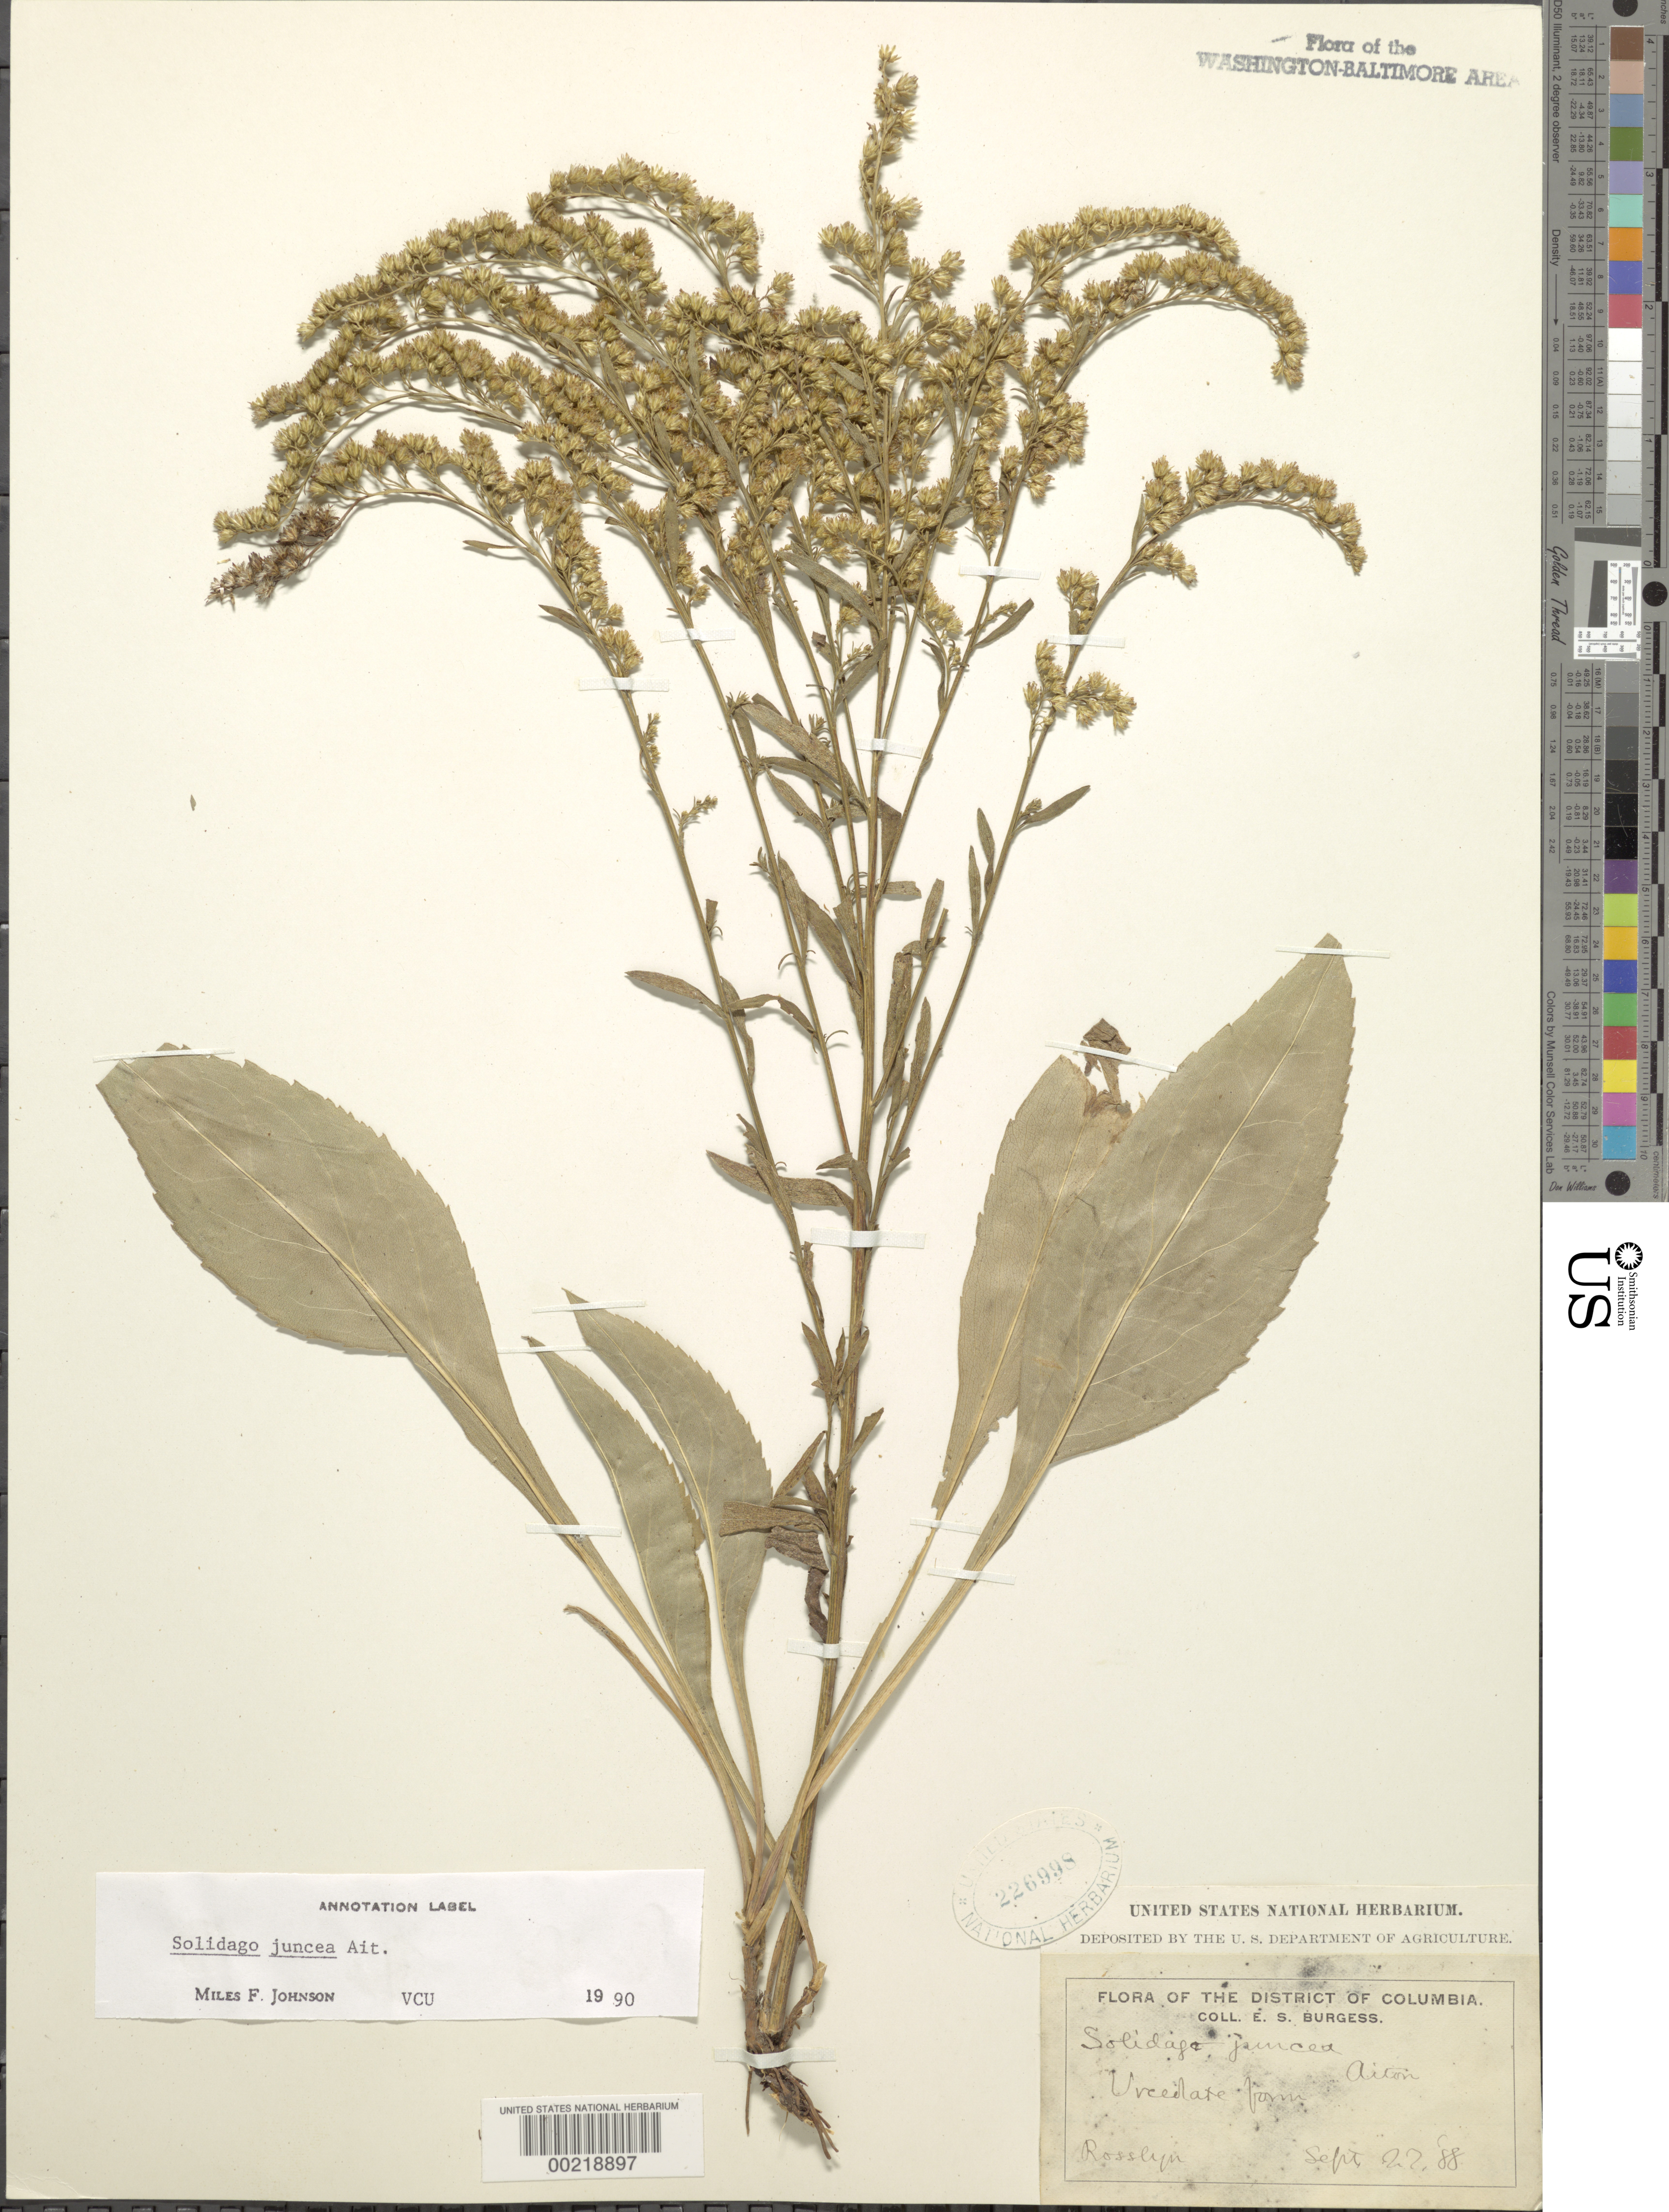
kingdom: Plantae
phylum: Tracheophyta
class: Magnoliopsida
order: Asterales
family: Asteraceae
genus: Solidago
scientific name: Solidago juncea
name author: Aiton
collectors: E. Burgess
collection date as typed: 27 Sep 1888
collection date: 1888-09-27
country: United States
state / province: Virginia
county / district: Arlington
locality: Rosslyn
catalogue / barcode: US 226998